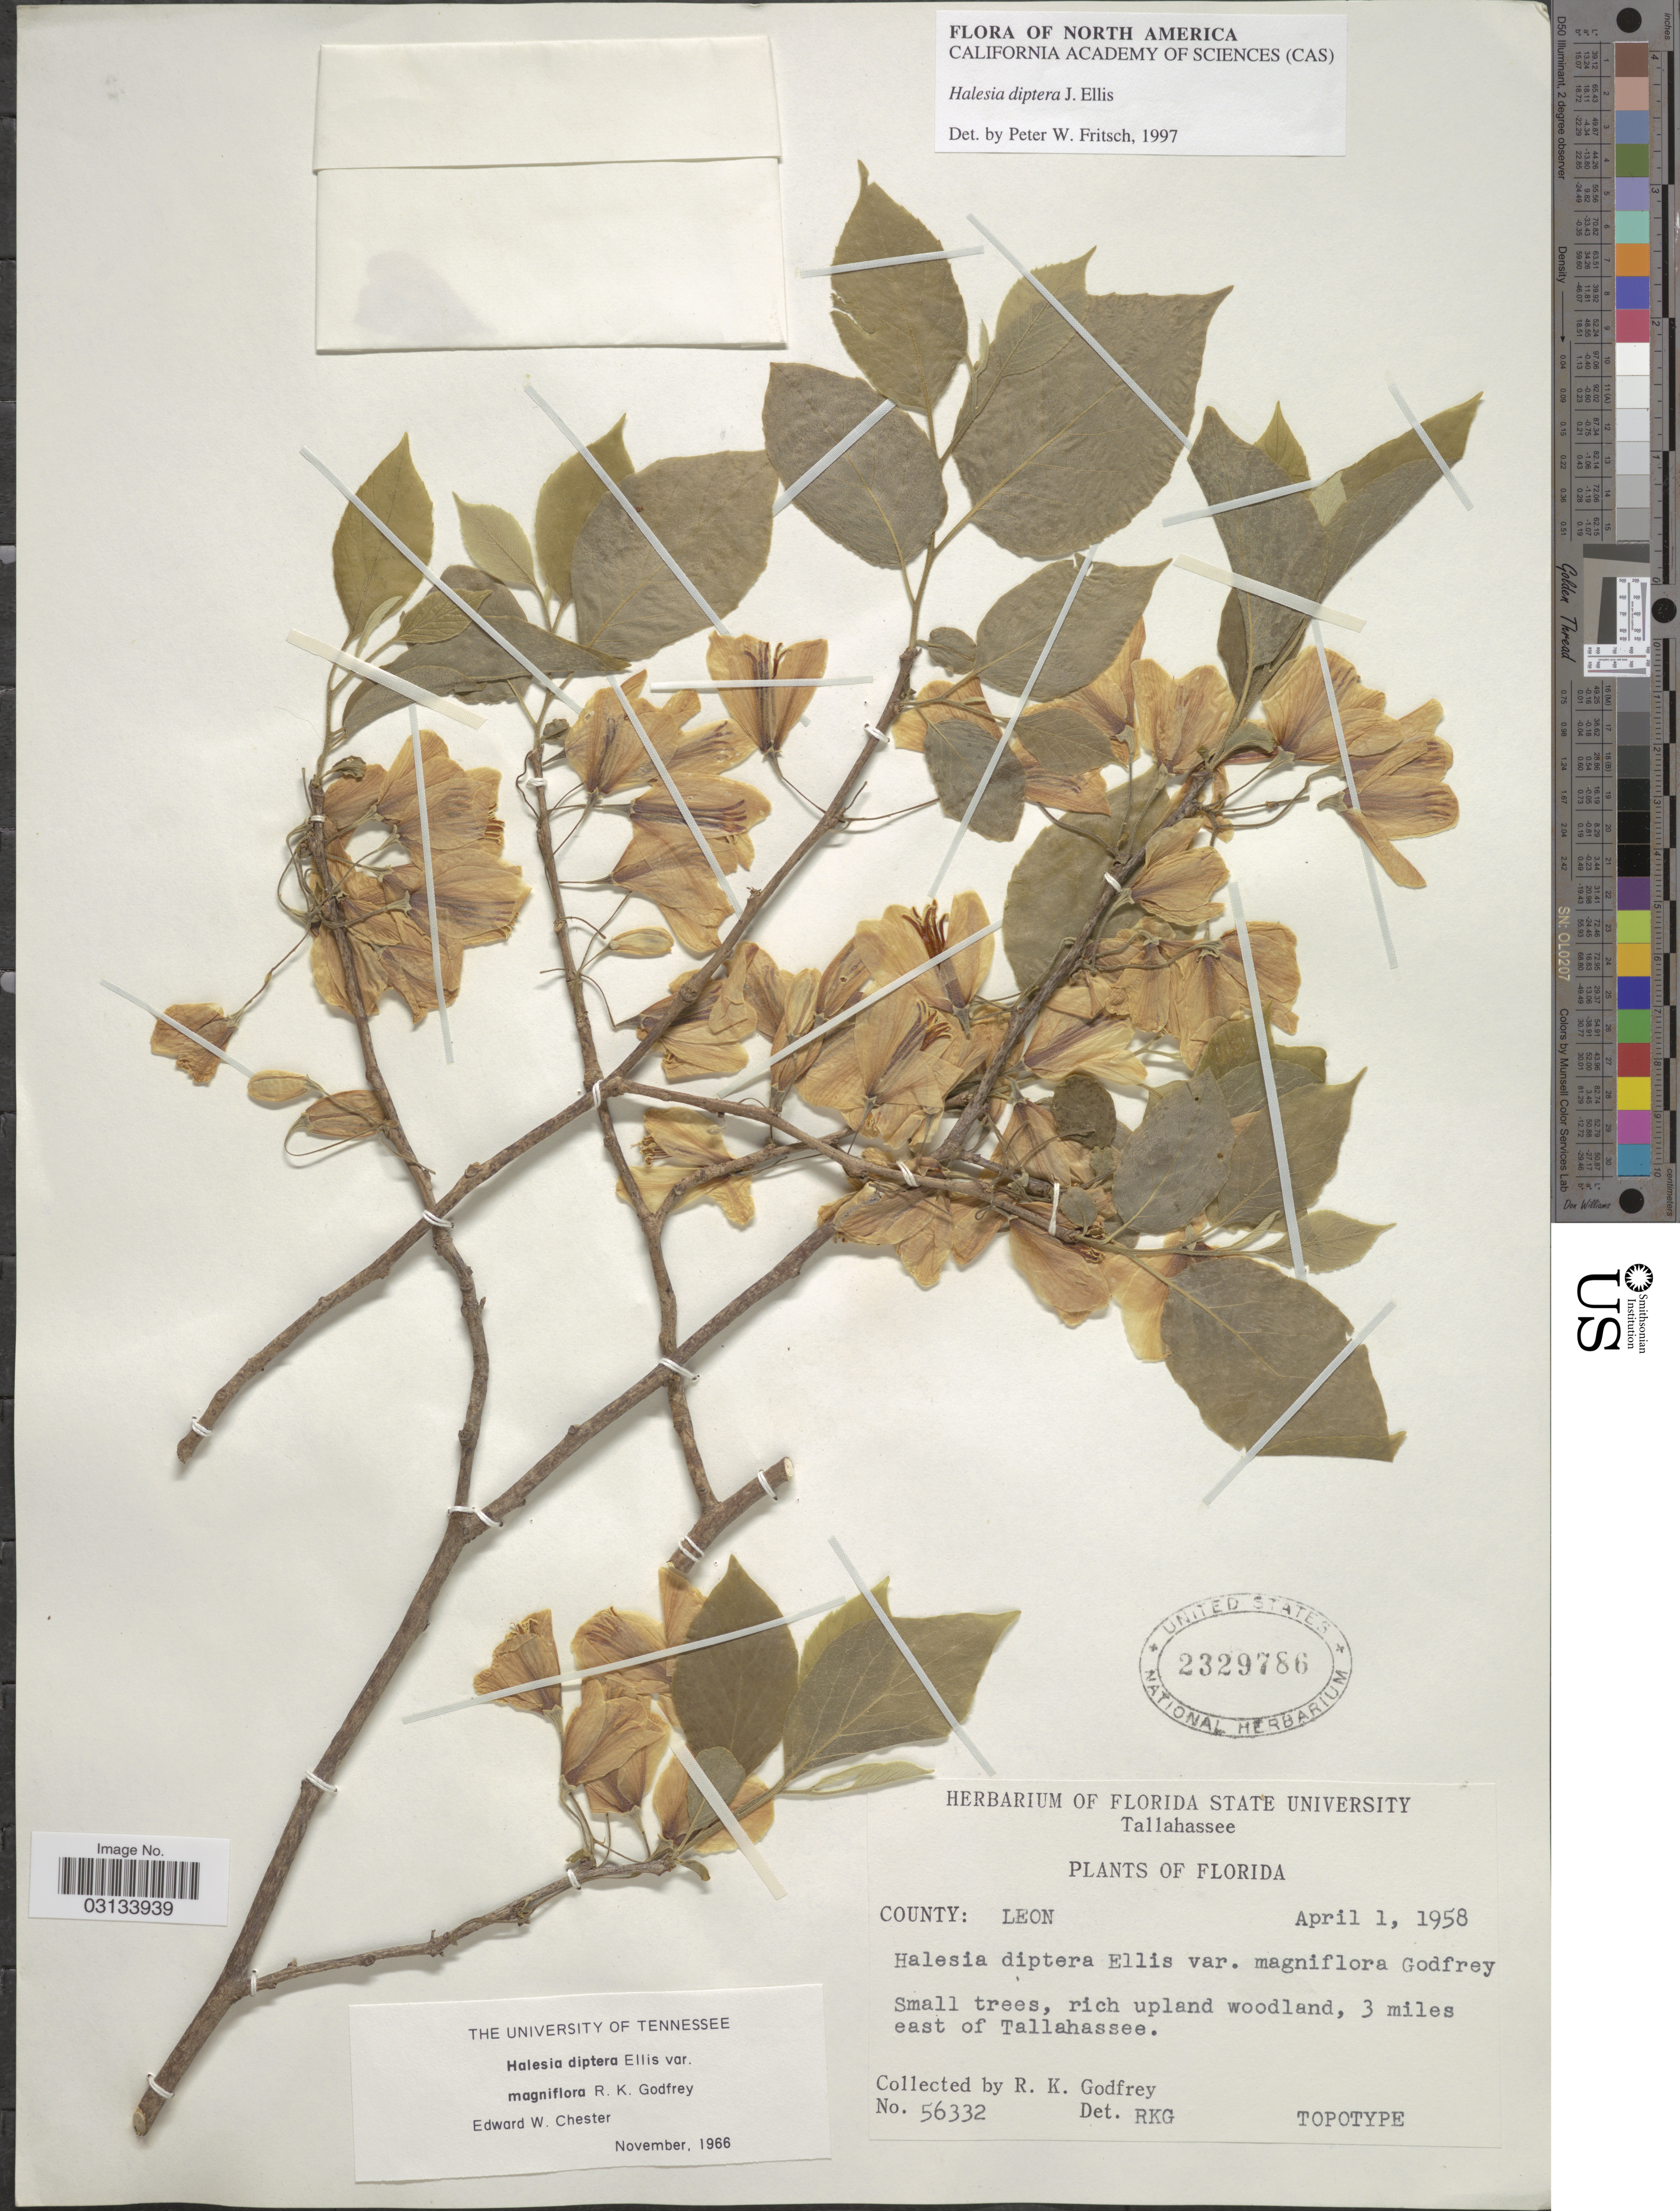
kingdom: Plantae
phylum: Tracheophyta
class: Magnoliopsida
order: Ericales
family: Styracaceae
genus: Halesia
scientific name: Halesia diptera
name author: J. Ellis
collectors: R. K. Godfrey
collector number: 56332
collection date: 1958-04-01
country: United States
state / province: Florida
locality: Tallahassee [unsure placement] County: Leon. 3 miles east of Tallahassee.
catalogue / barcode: US 2329786